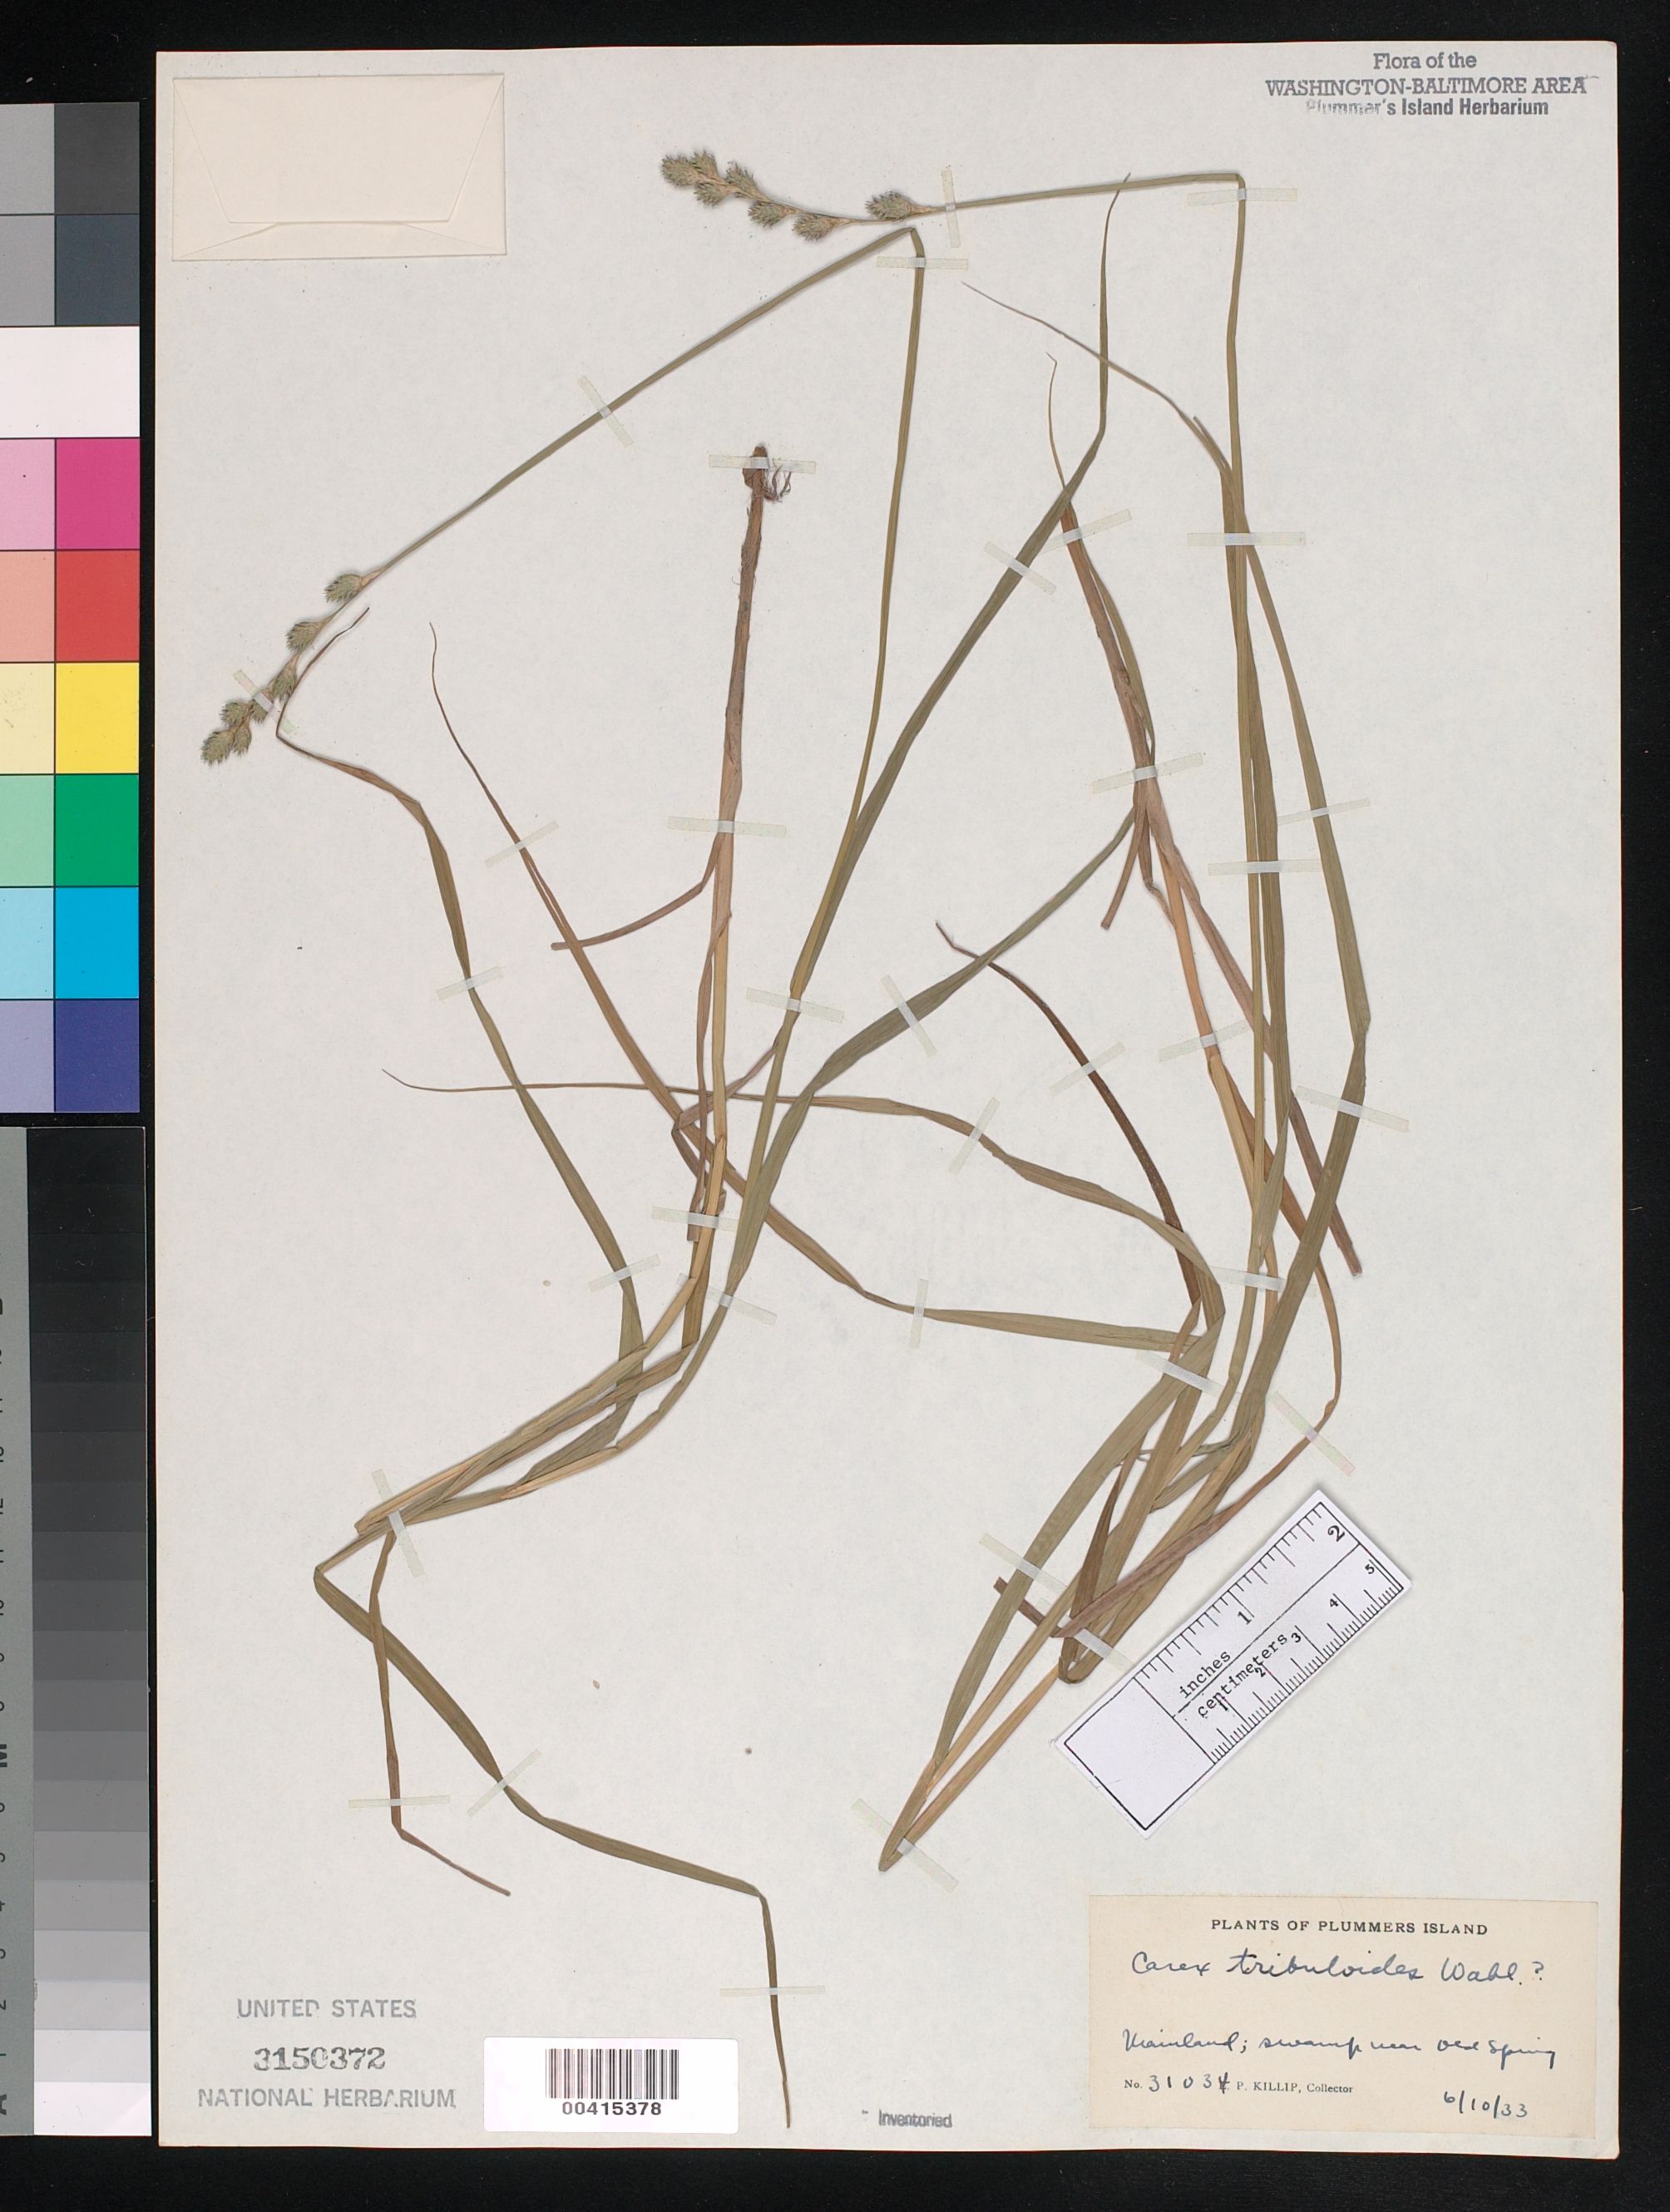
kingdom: Plantae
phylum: Tracheophyta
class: Liliopsida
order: Poales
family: Cyperaceae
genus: Carex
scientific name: Carex tribuloides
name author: Wahlenb.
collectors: E. P. Killip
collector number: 31034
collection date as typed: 10 Jun 1933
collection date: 1933-06-10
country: United States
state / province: Maryland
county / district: Montgomery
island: Plummers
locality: Plummer's Island; near Old Spring Plummers Island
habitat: Swamp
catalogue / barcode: US 3150372